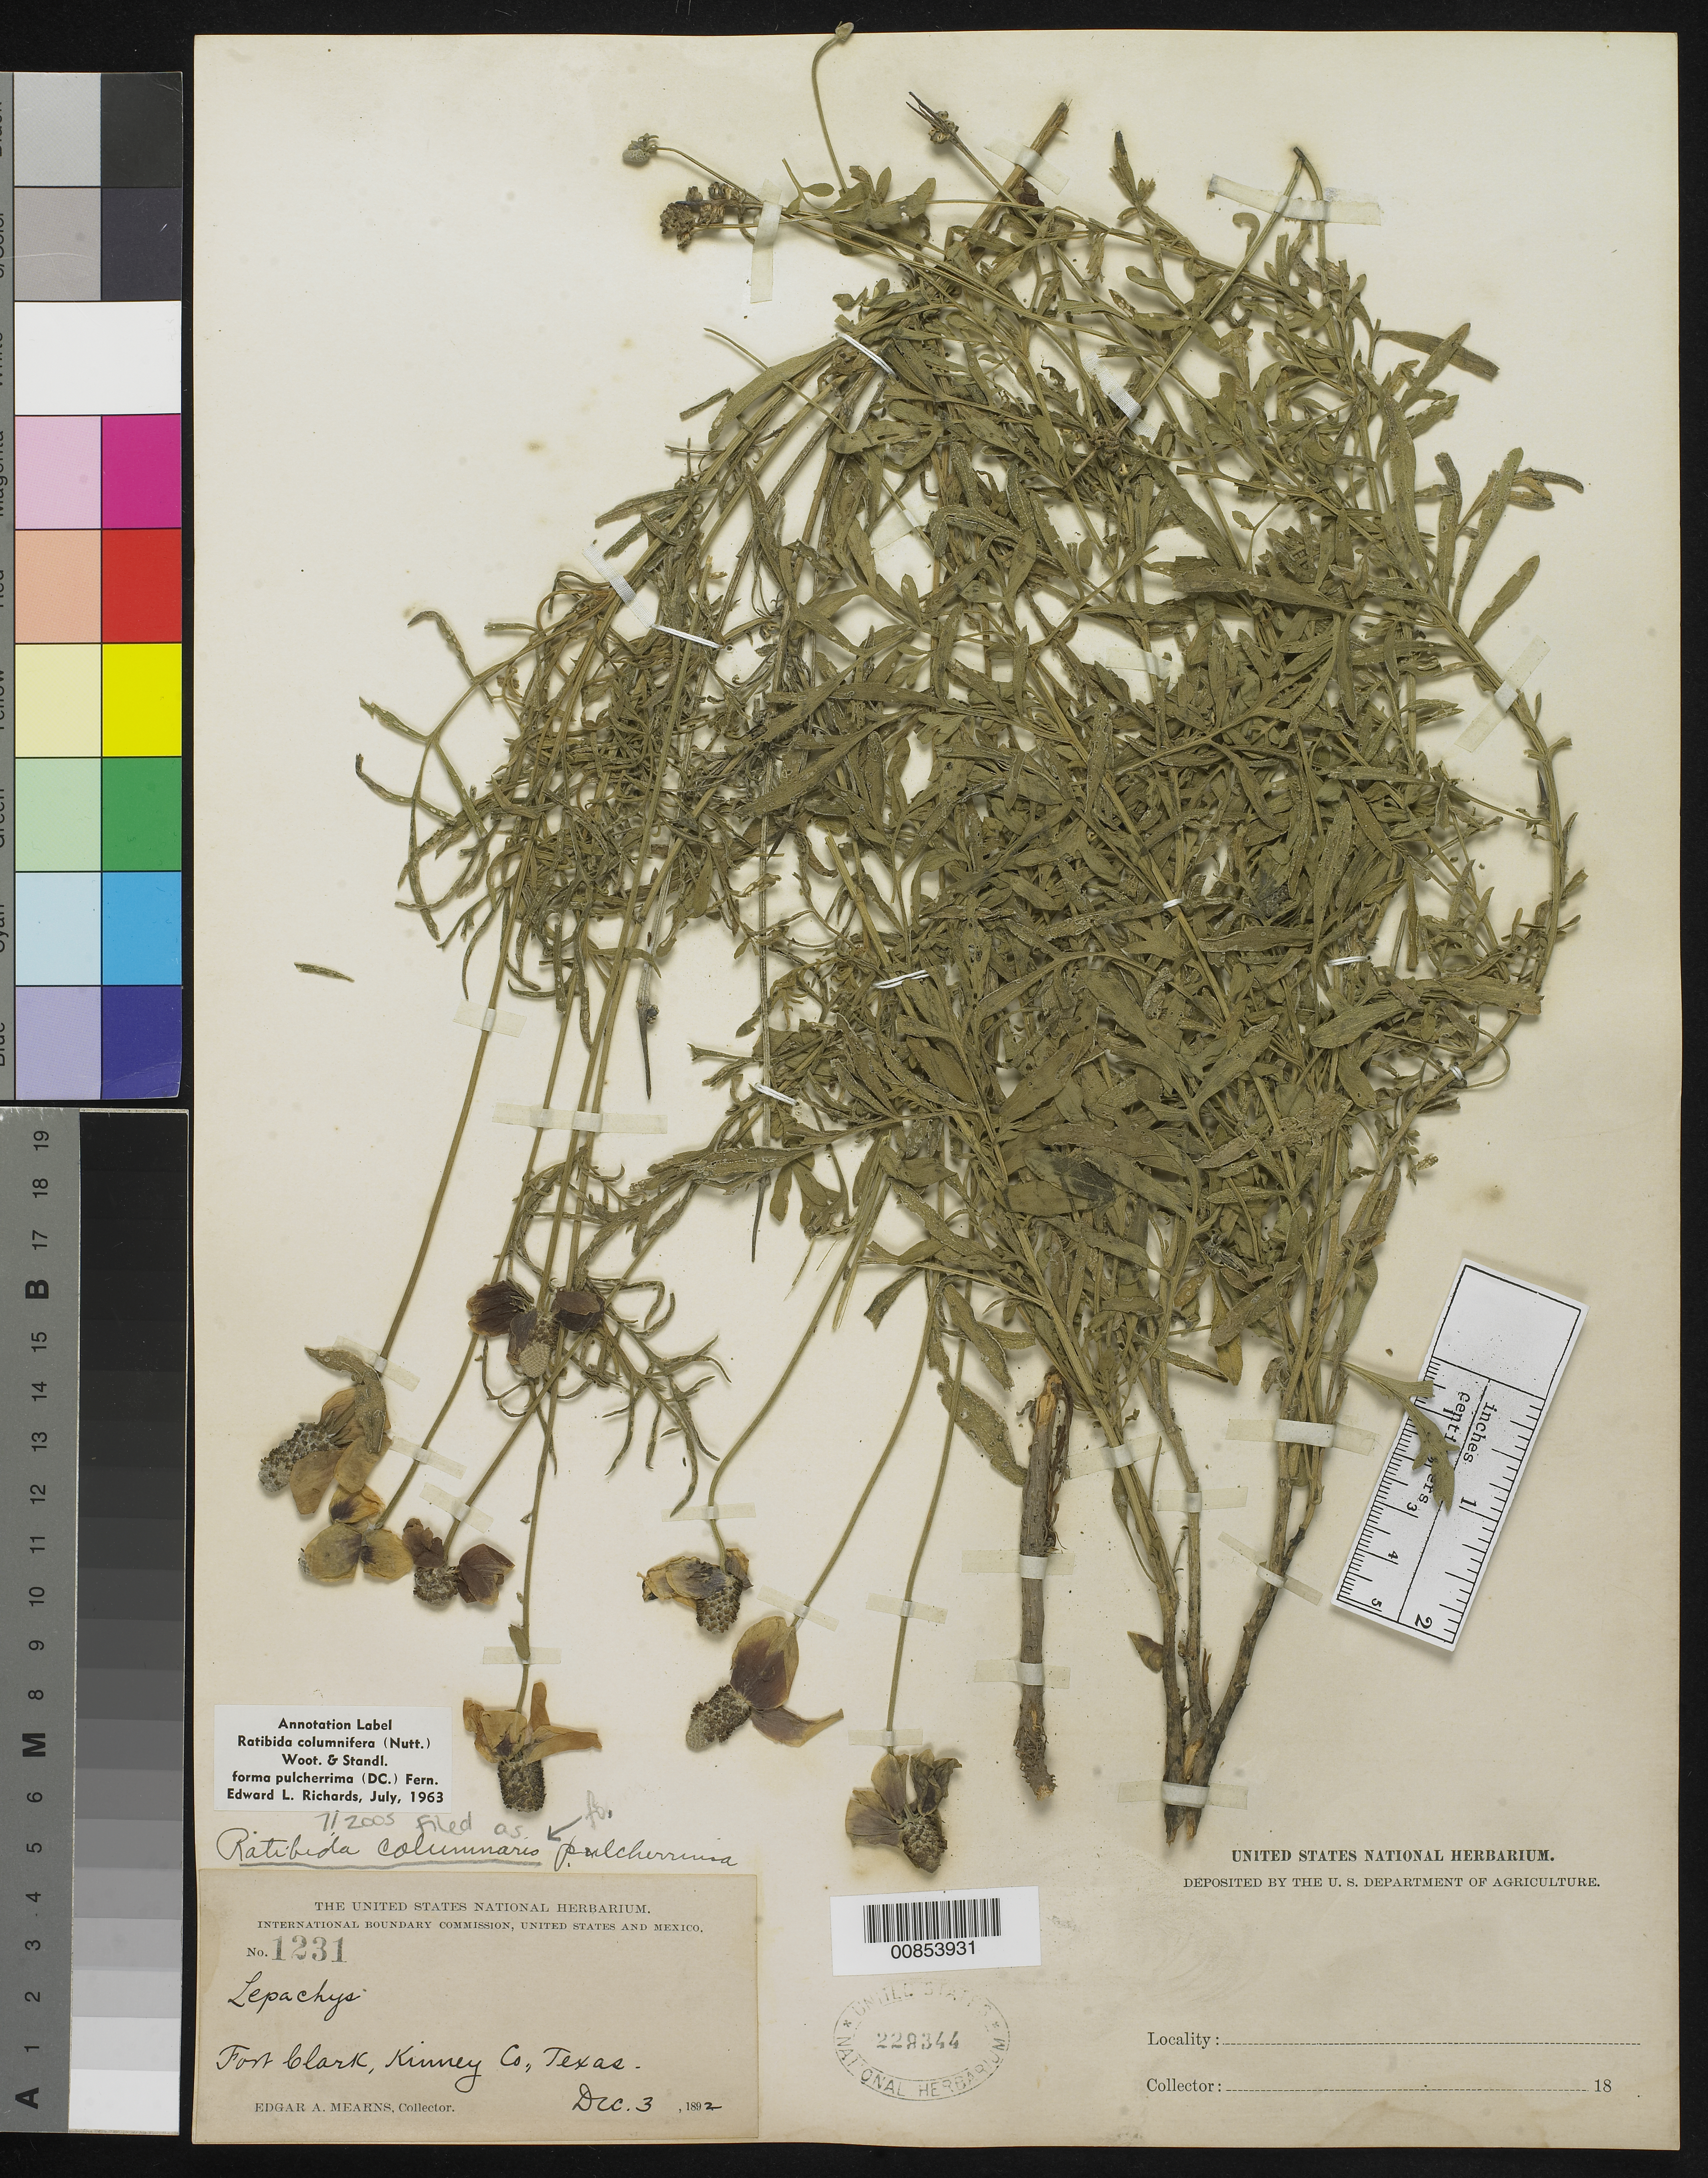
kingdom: Plantae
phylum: Tracheophyta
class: Magnoliopsida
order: Asterales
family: Asteraceae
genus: Ratibida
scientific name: Ratibida columnaris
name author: (Pursh) D. Don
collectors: E. A. Mearns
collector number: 1231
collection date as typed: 03 Dec 1892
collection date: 1892-12-03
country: United States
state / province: Texas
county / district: Kinney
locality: Fort Clark, Kinney County, Texas.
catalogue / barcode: US 229344